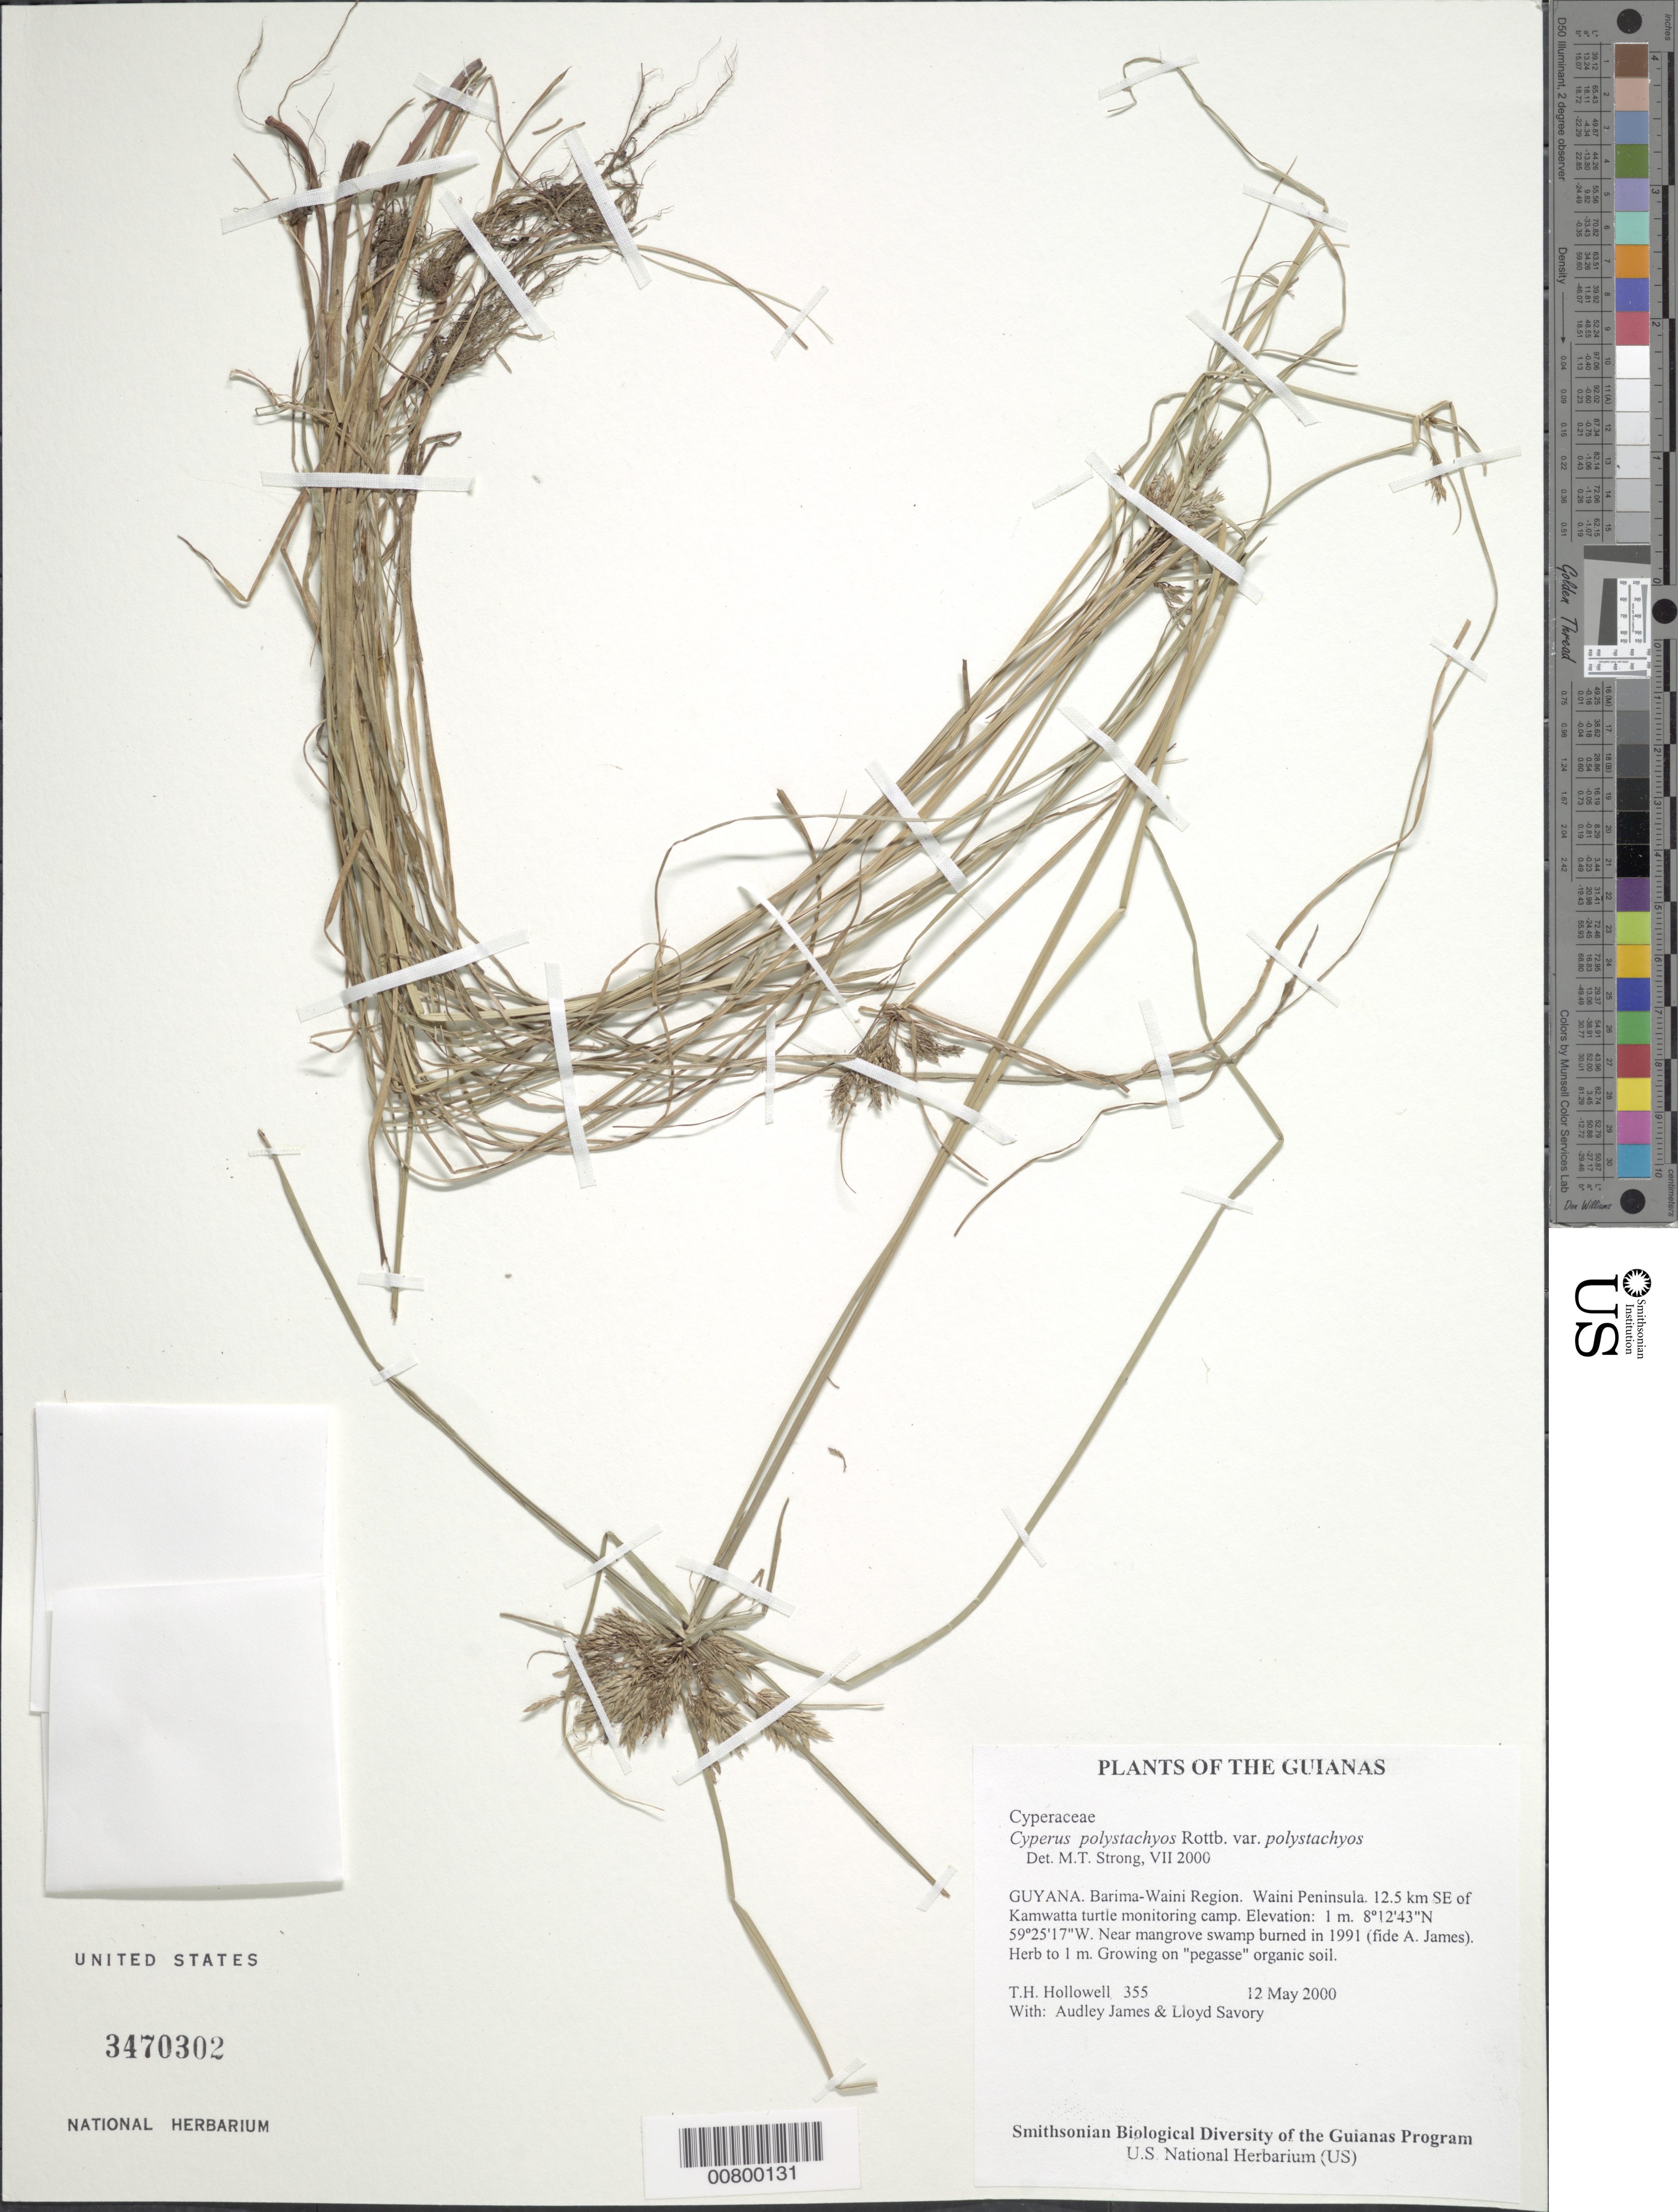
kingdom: Plantae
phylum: Tracheophyta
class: Liliopsida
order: Poales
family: Cyperaceae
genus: Cyperus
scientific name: Cyperus polystachyos var. polystachyos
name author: Rottb.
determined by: Strong, M. T., (US), Smithsonian Institution - National Museum of Natural History (UNITED STATES)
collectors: T. Hollowell, A. James & L. Savory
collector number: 355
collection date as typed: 12 May 2000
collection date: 2000-05-12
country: Guyana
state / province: Barima-Waini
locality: Waini Peninsula. 12.5 km SE of Kamwatta turtle monitoring camp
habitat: Near mangrove swamp burned in 1991 (fide A. James)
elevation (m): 1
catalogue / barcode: US 3470302